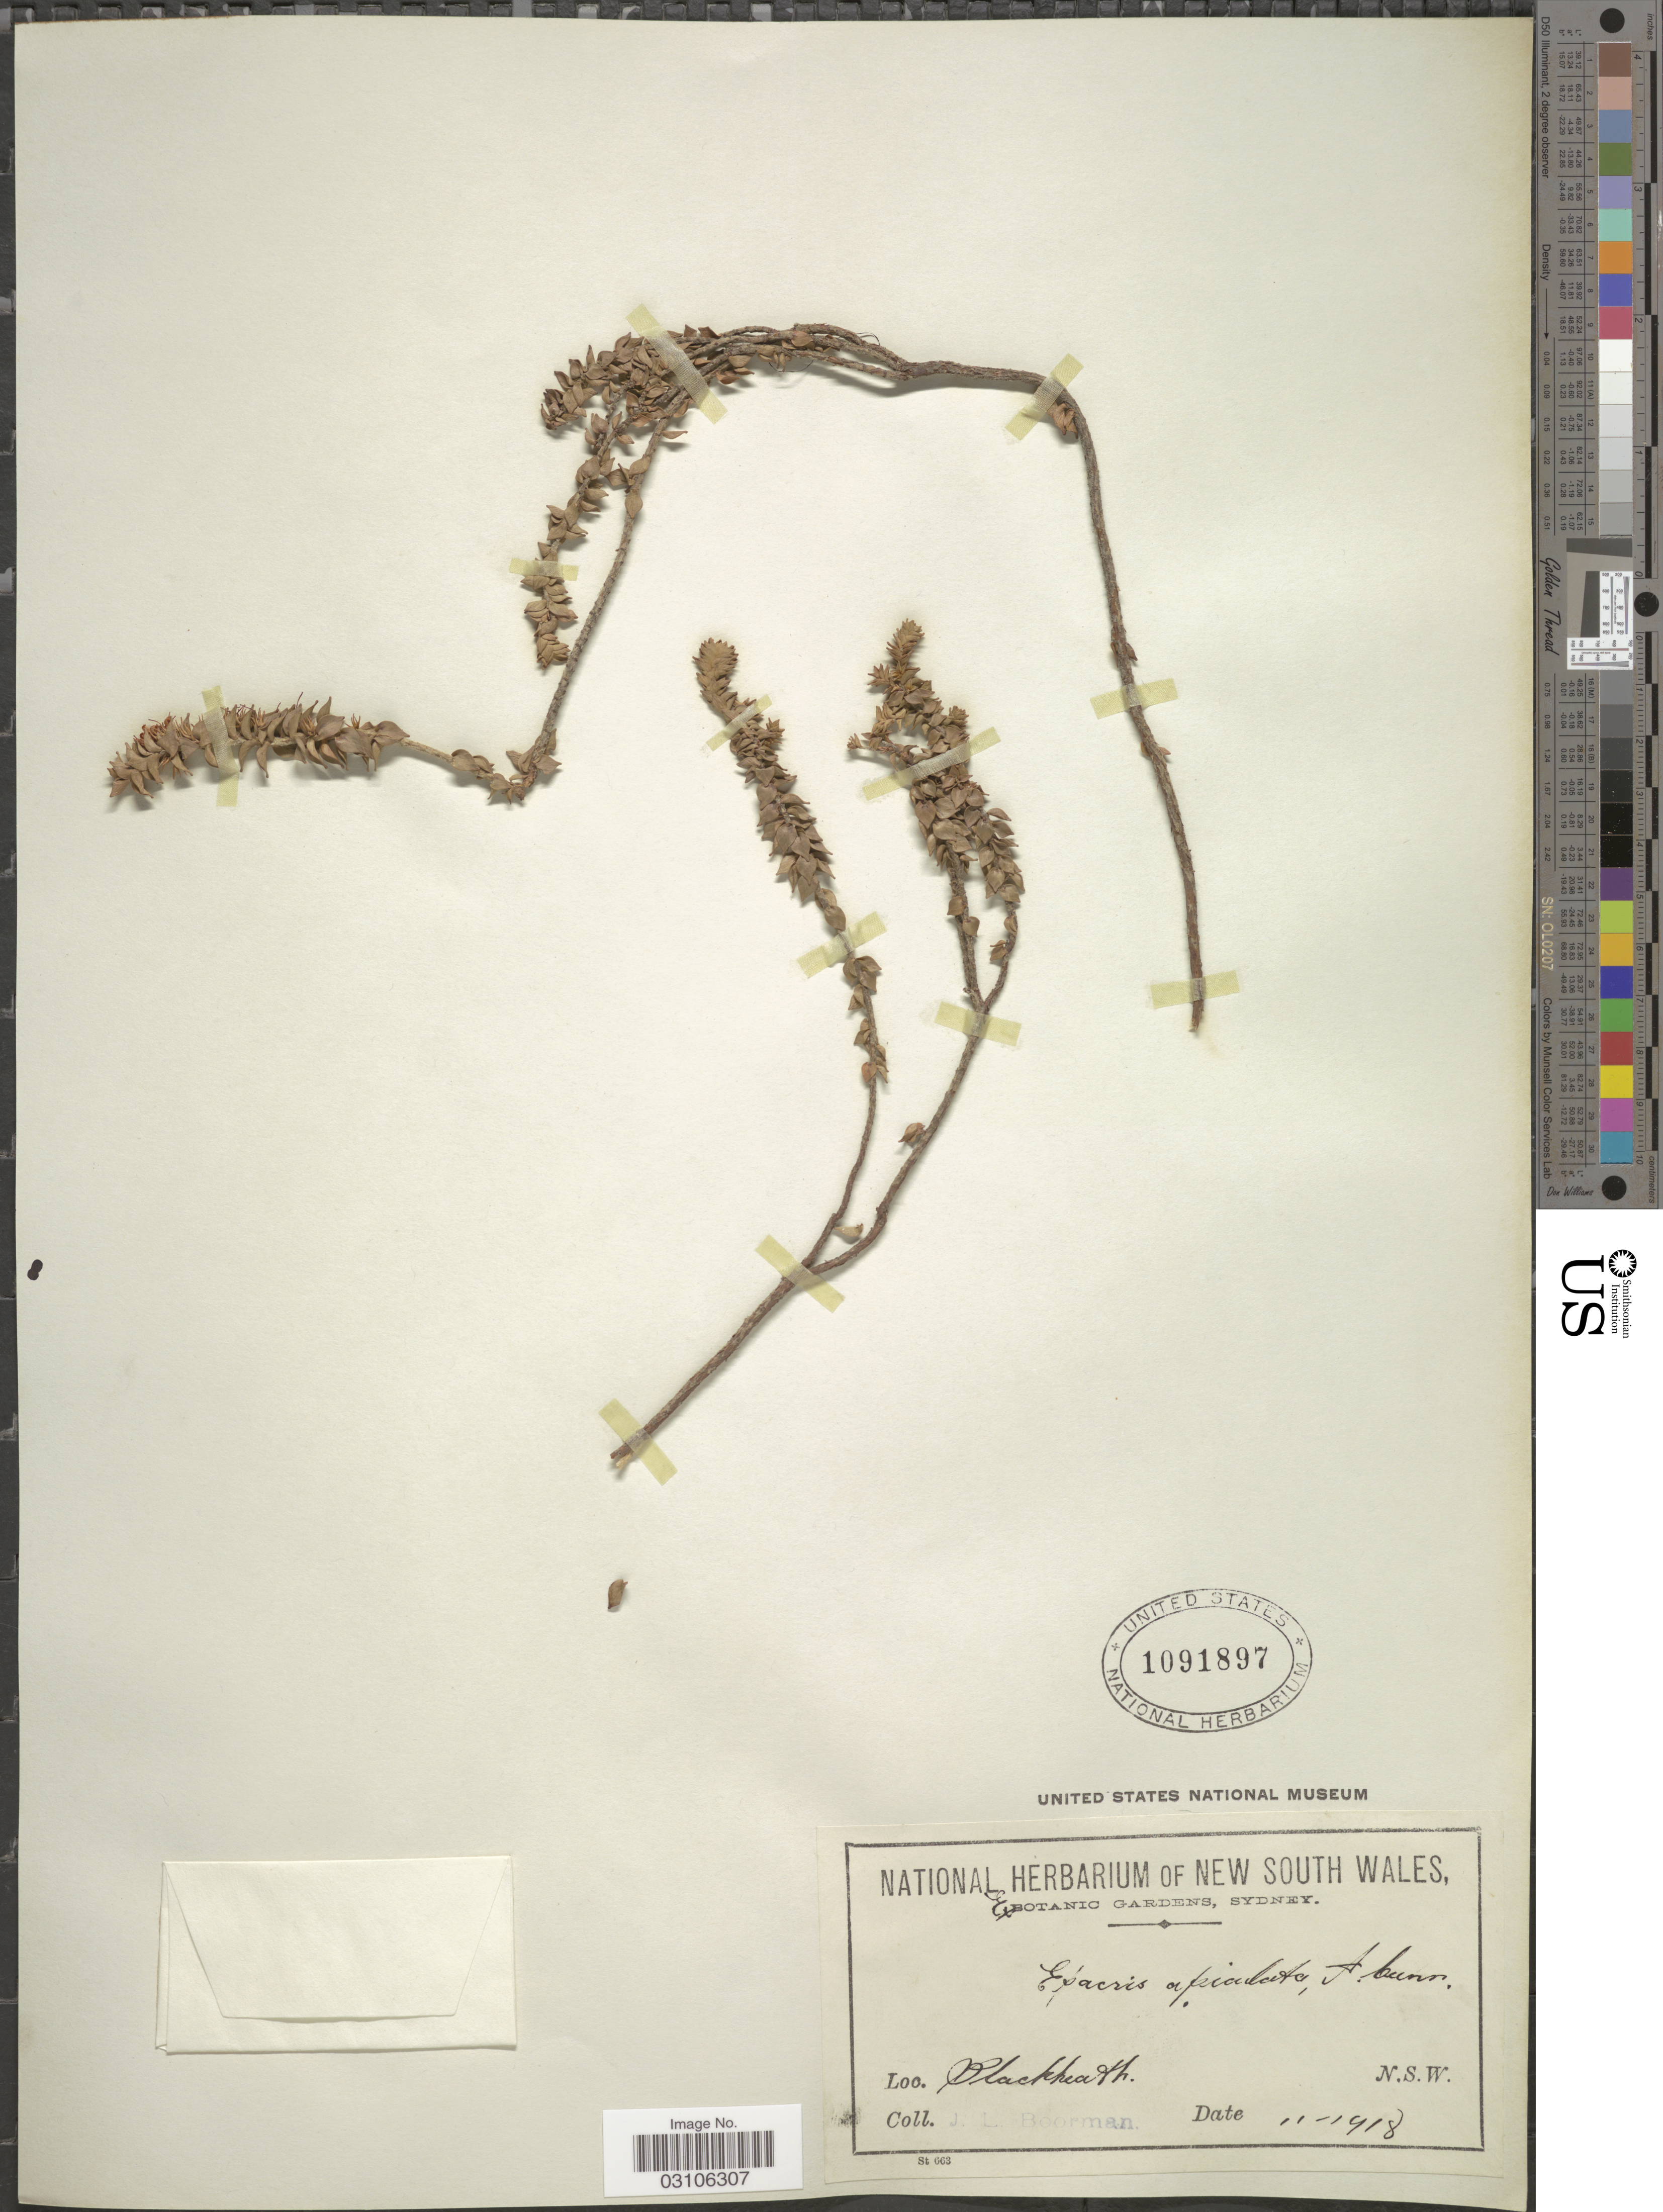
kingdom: Plantae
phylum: Tracheophyta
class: Magnoliopsida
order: Ericales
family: Ericaceae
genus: Epacris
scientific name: Epacris apiculata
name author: A. Cunn.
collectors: J. Boorman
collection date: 1918-11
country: Australia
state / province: New South Wales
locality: Blackheath.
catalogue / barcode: US 1091897